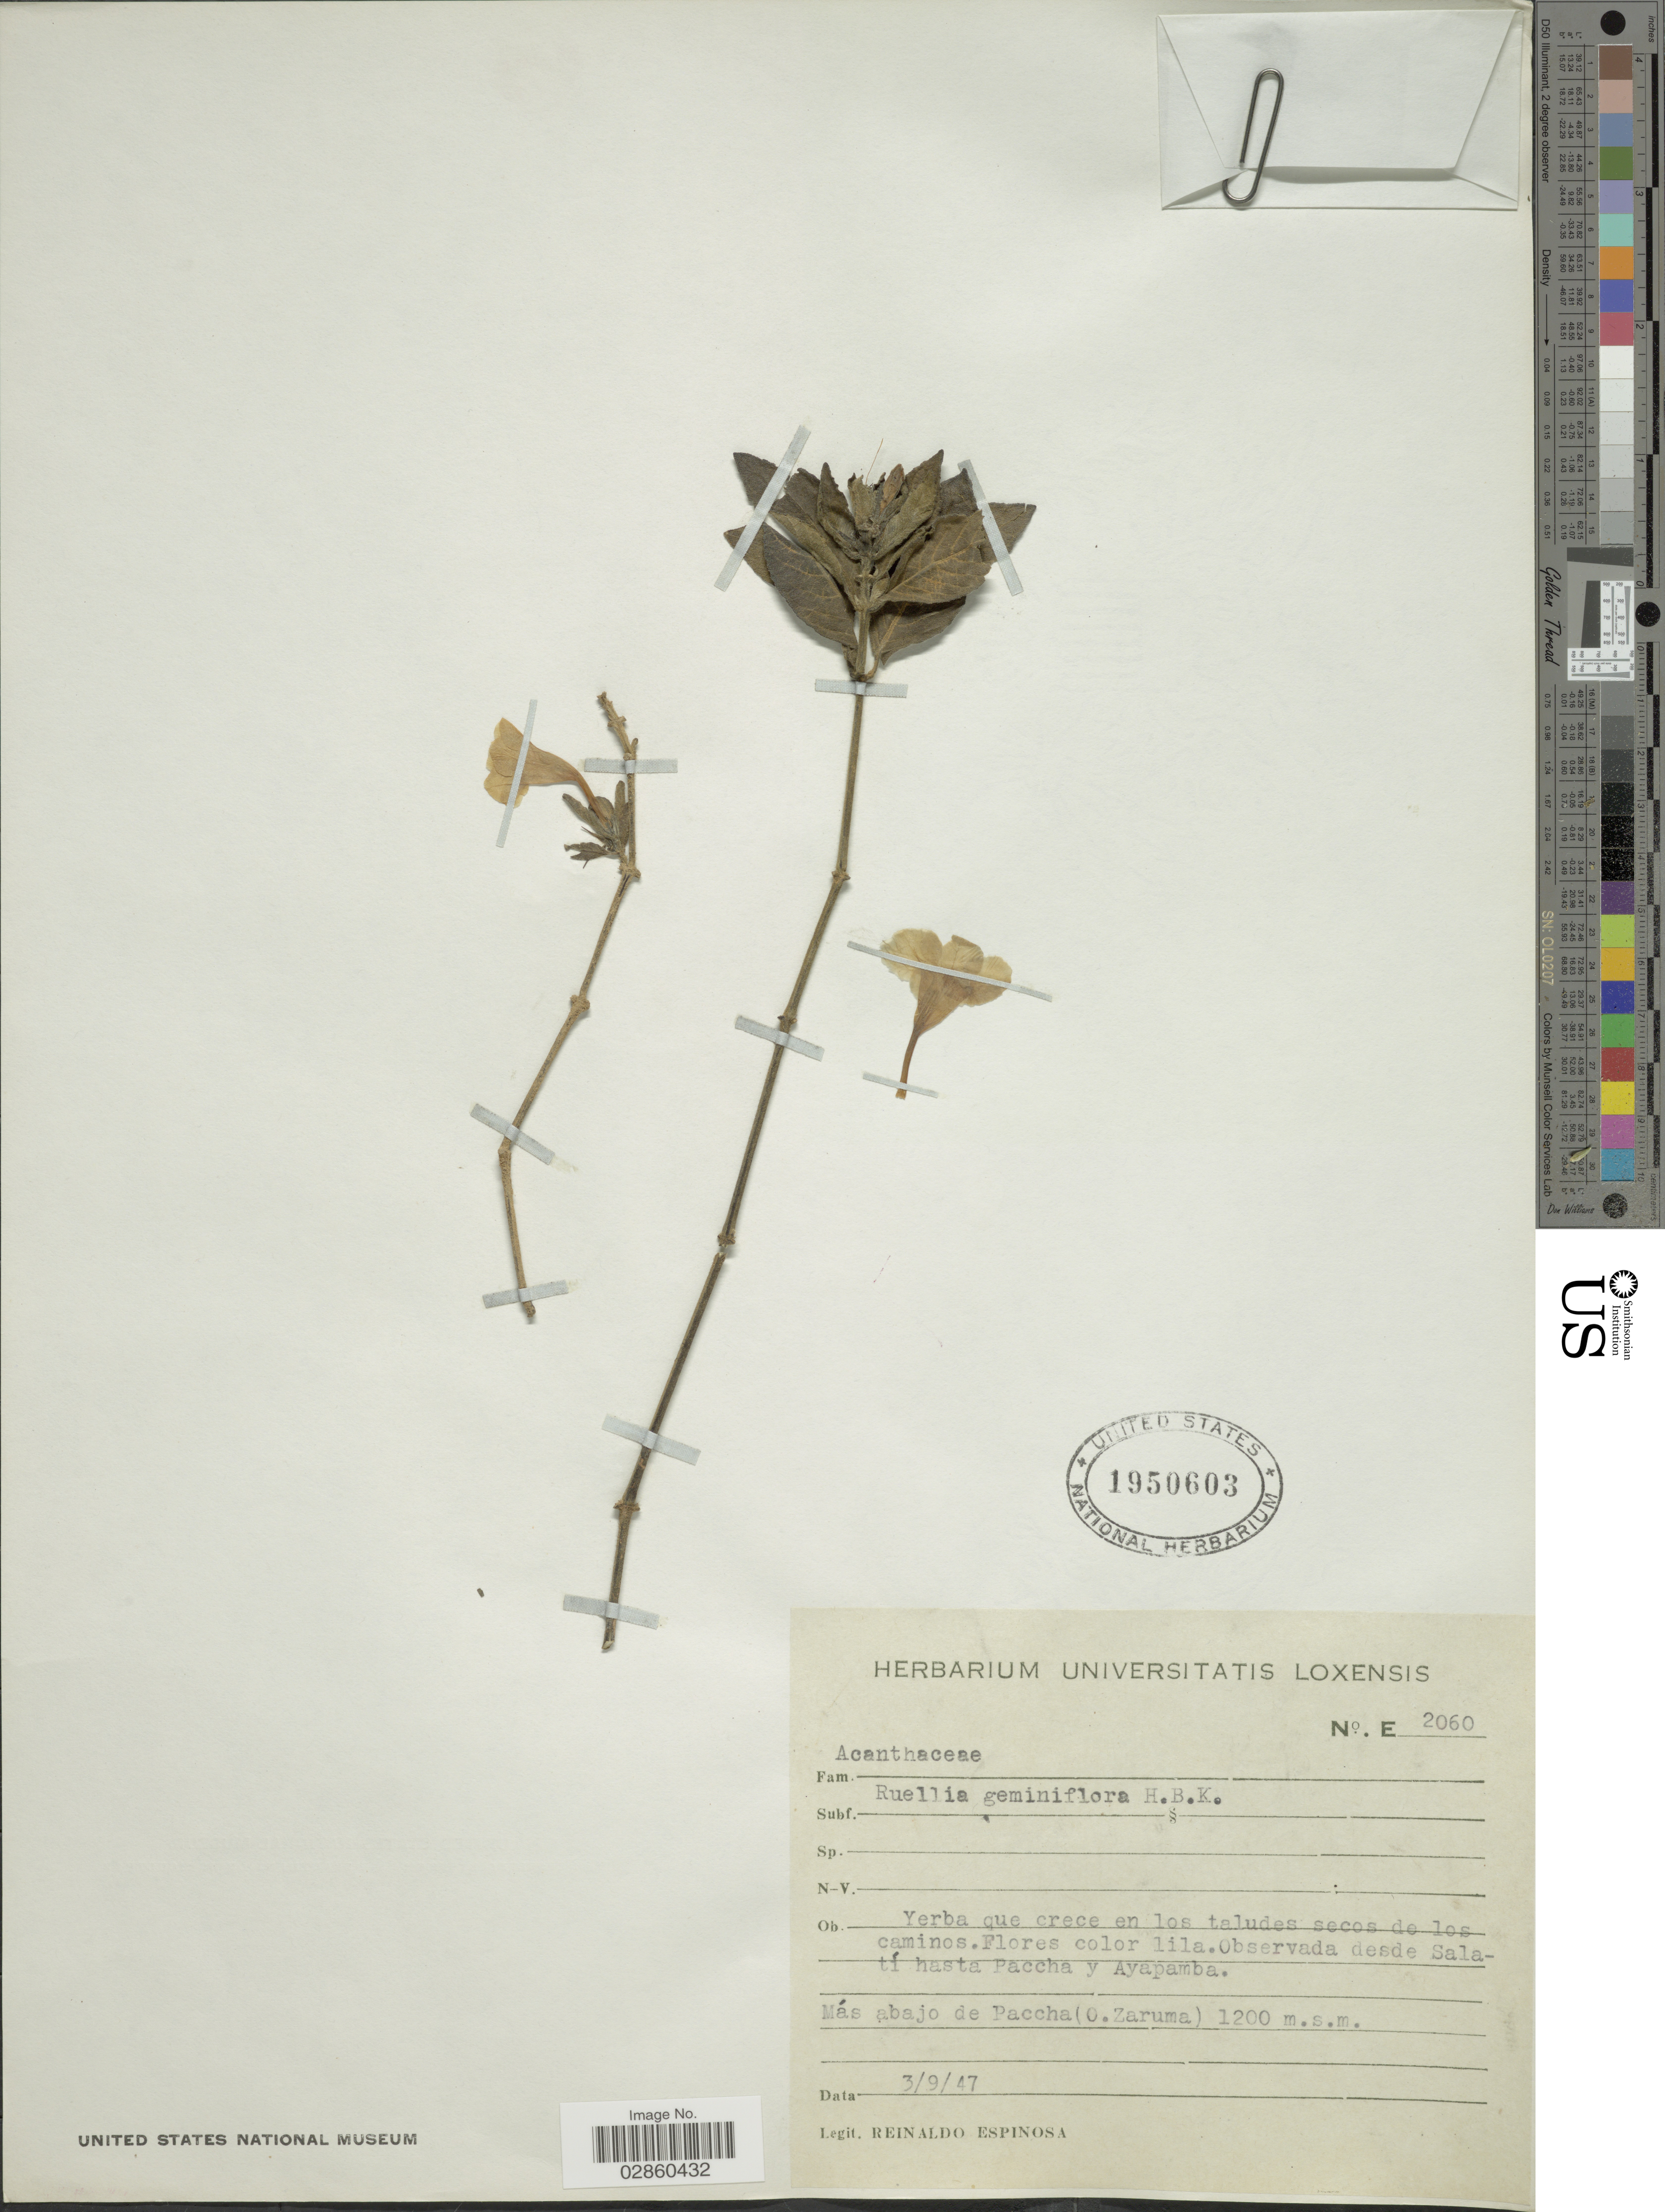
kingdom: Plantae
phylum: Tracheophyta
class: Magnoliopsida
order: Lamiales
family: Acanthaceae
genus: Ruellia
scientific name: Ruellia geminiflora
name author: Kunth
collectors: R. Espinosa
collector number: E2060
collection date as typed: Transcribed d/m/y: 3/9/47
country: Ecuador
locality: Observada desde Salatí hasta Paccha y Ayapamba. Más abajo de Paccha (O. Zaruma).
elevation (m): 1200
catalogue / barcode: US 1950603